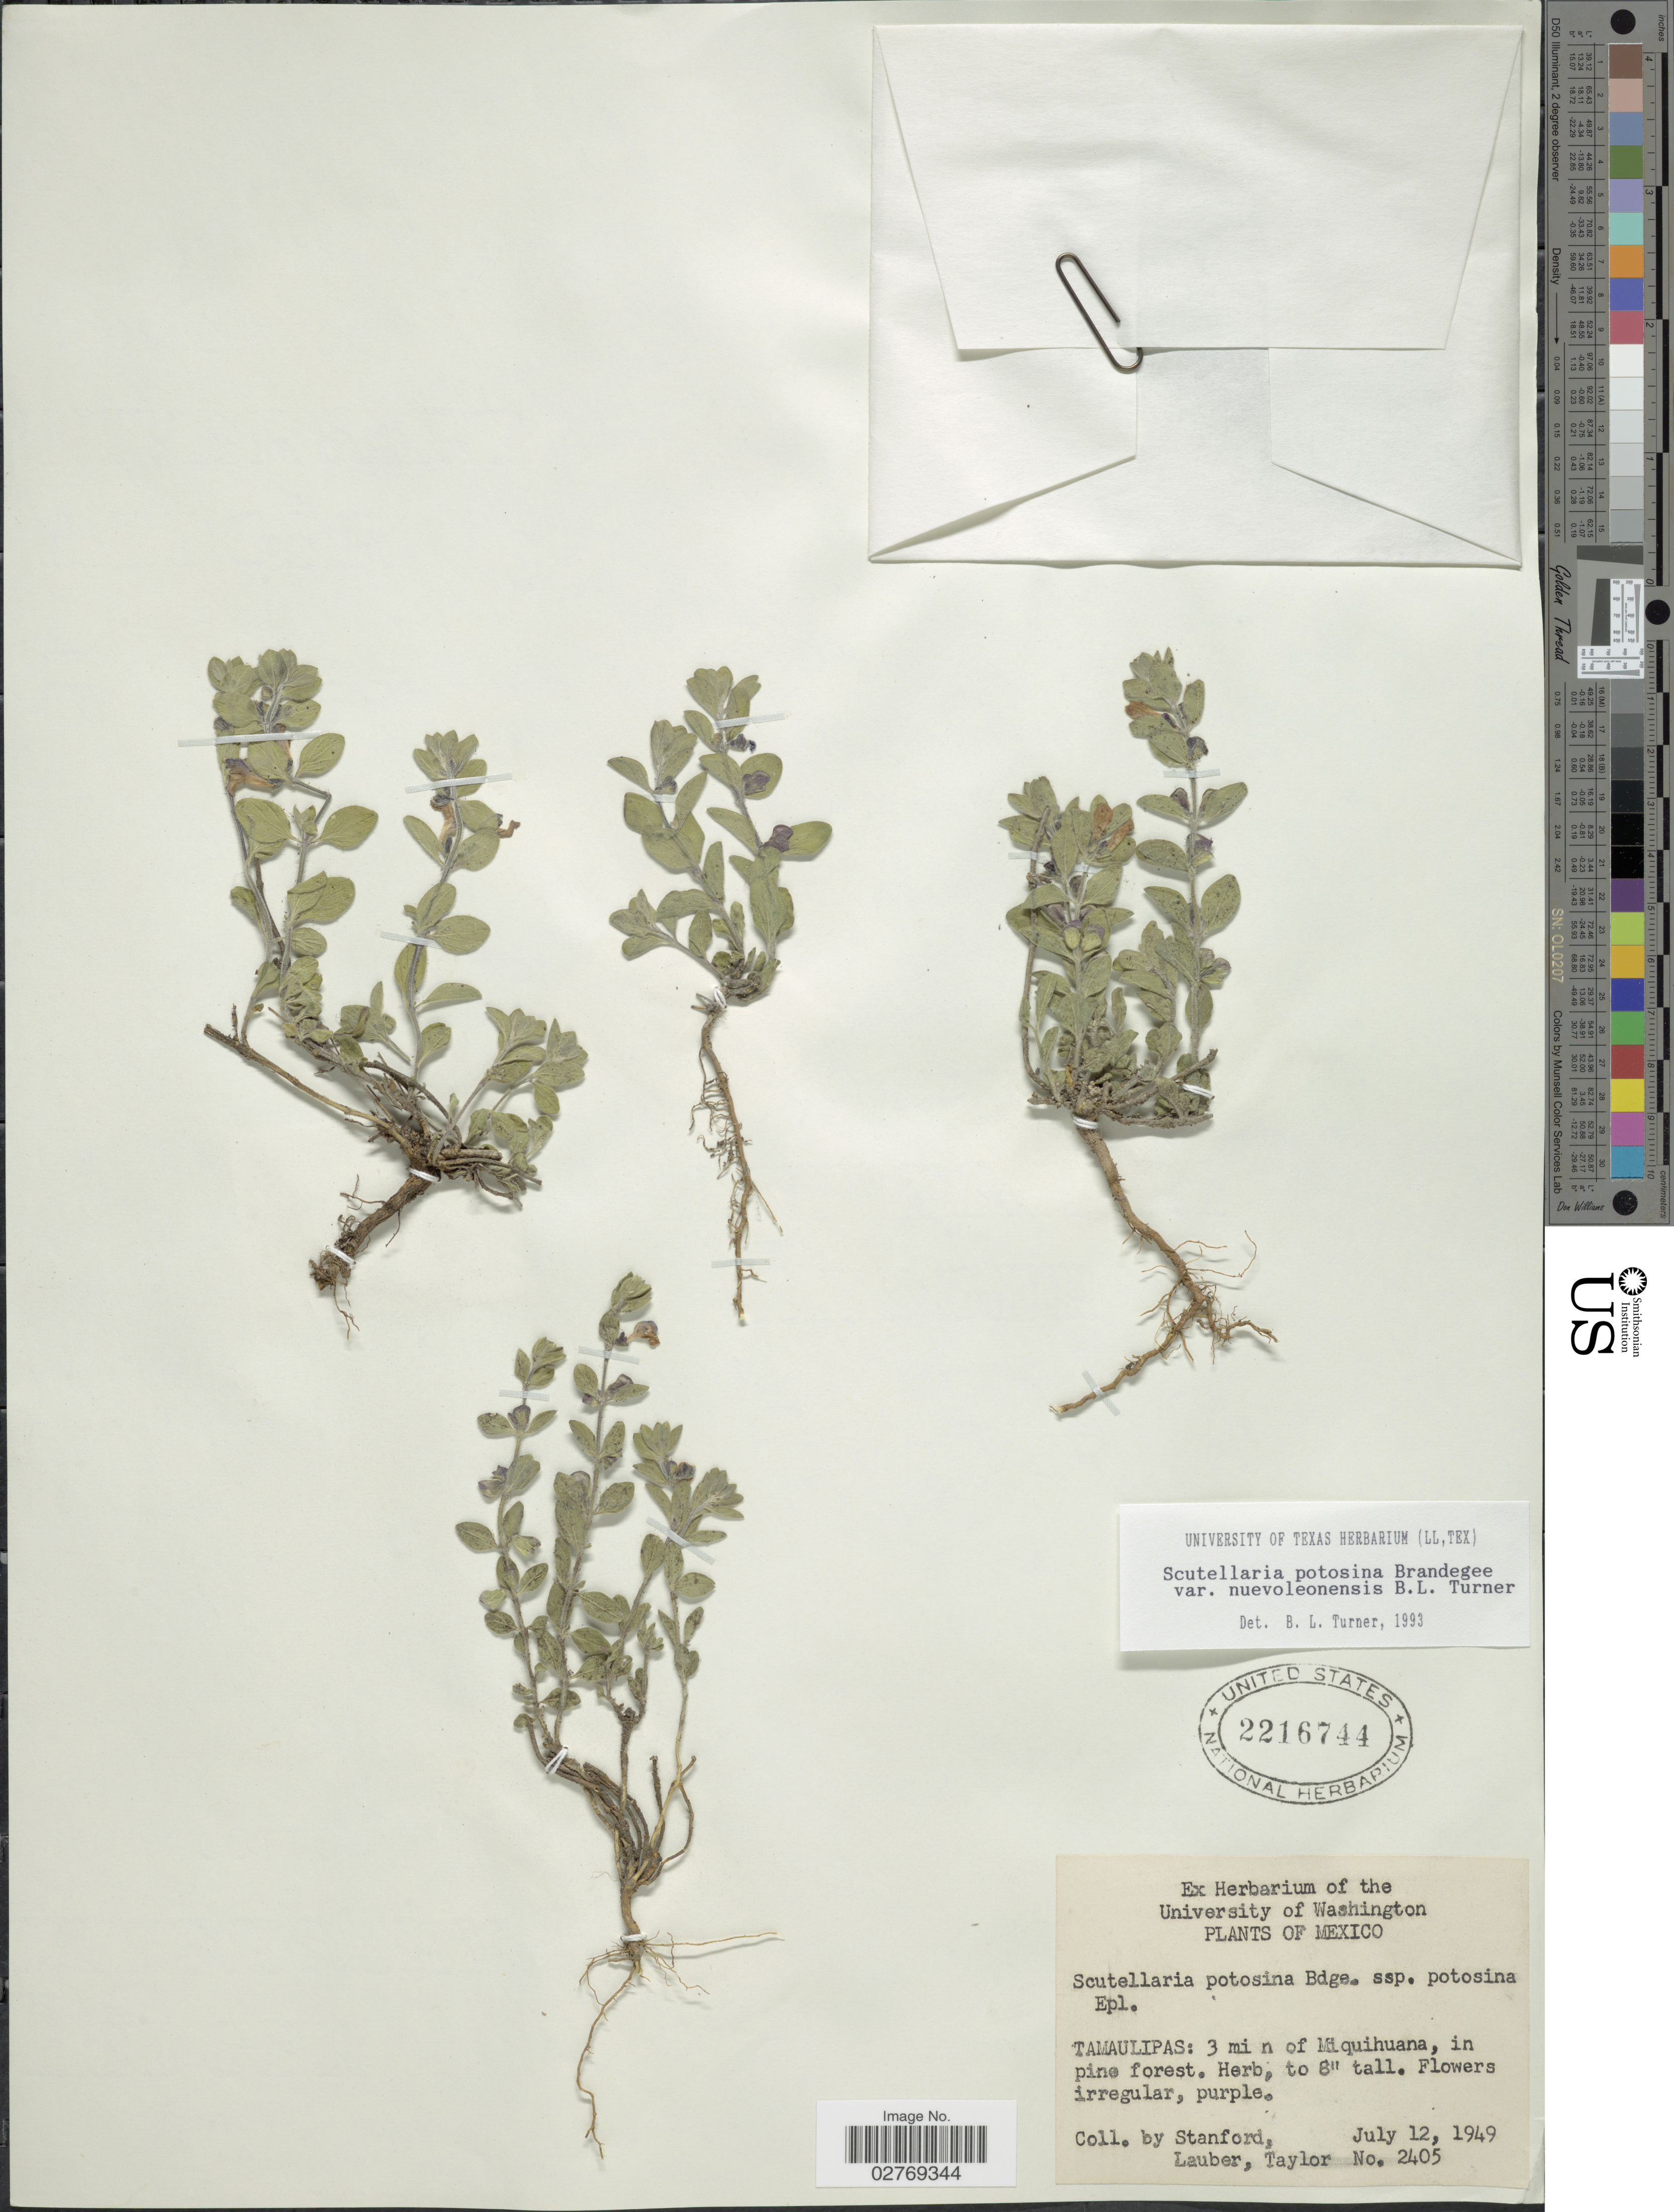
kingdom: Plantae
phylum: Tracheophyta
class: Magnoliopsida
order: Lamiales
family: Lamiaceae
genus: Scutellaria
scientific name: Scutellaria potosina var. nuevoleonensis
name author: Brandegee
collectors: -. Stanford, Lauber, -- & -. Taylor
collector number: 2405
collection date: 1949-07-12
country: Mexico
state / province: Tamaulipas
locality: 3 mi n of Miquihuana.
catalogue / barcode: US 2216744